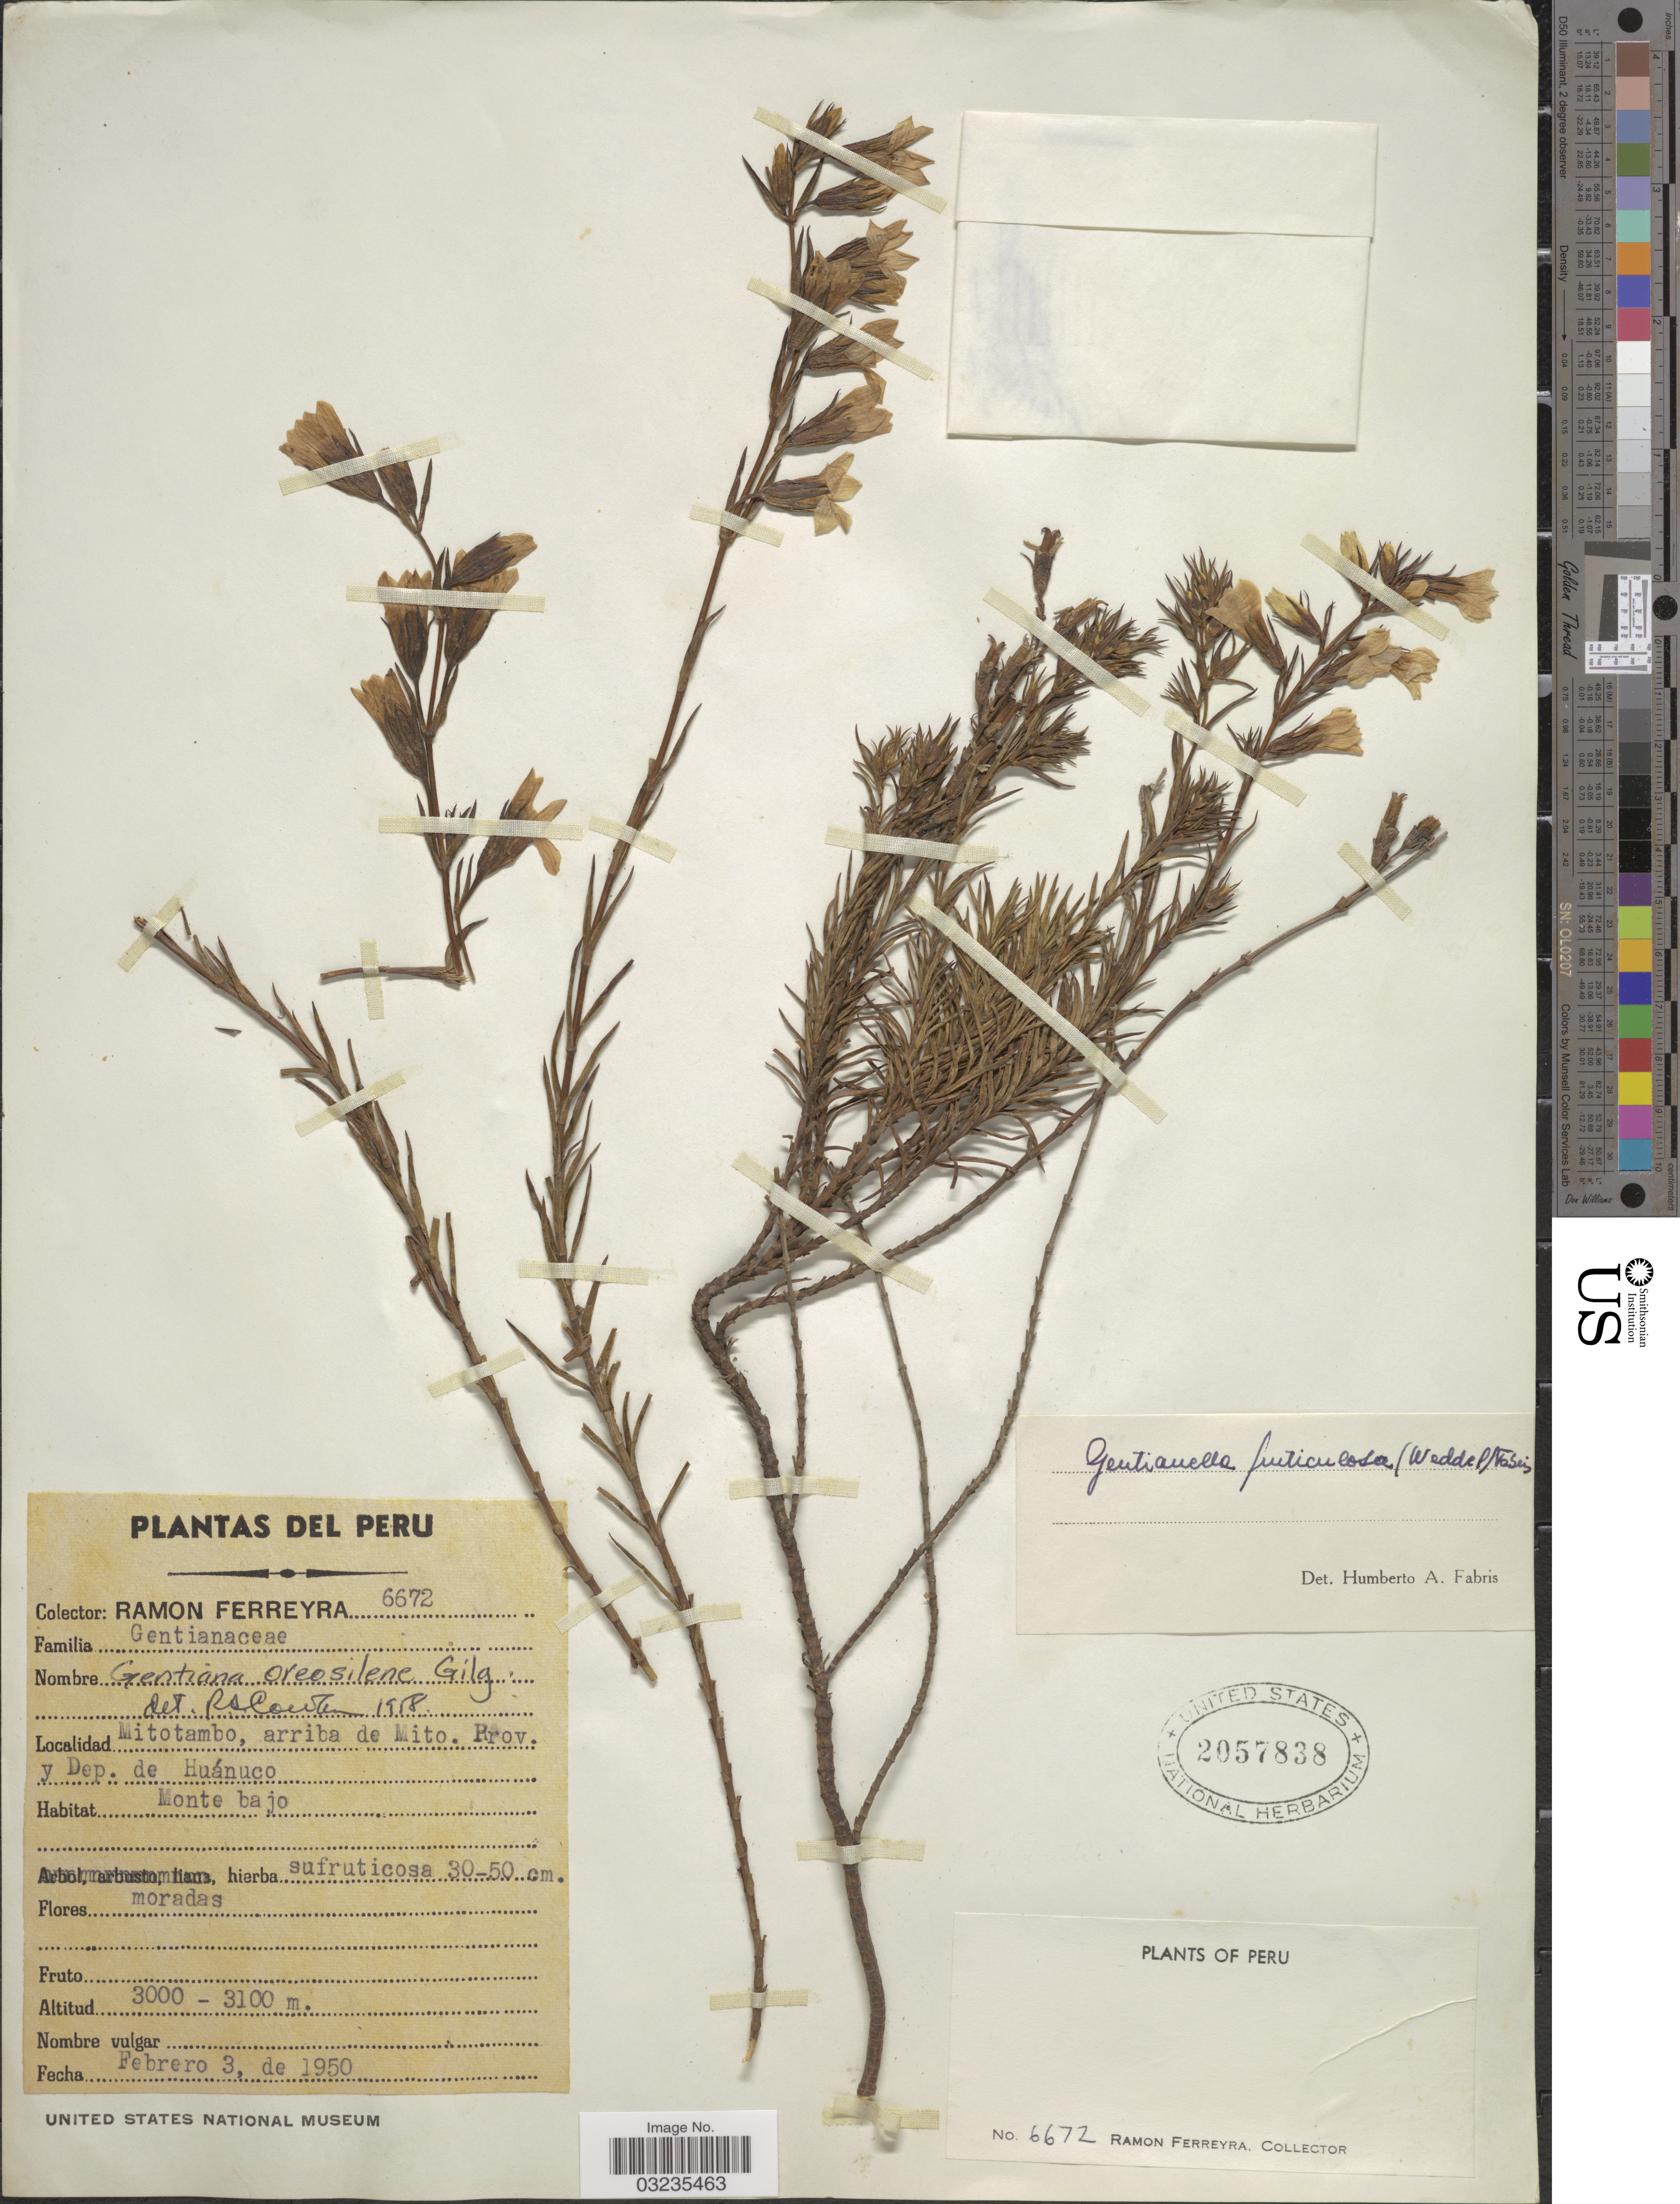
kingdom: Plantae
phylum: Tracheophyta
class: Magnoliopsida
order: Gentianales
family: Gentianaceae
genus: Gentiana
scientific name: Gentiana fruticulosa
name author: Dombey ex Wedd.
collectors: R. A. Ferreyra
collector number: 6672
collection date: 1950-02-03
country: Peru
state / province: Huánuco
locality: Mitotambo, arriba de Mito. Prov. y Dep. de Huánuco.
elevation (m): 3000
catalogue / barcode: US 2057838